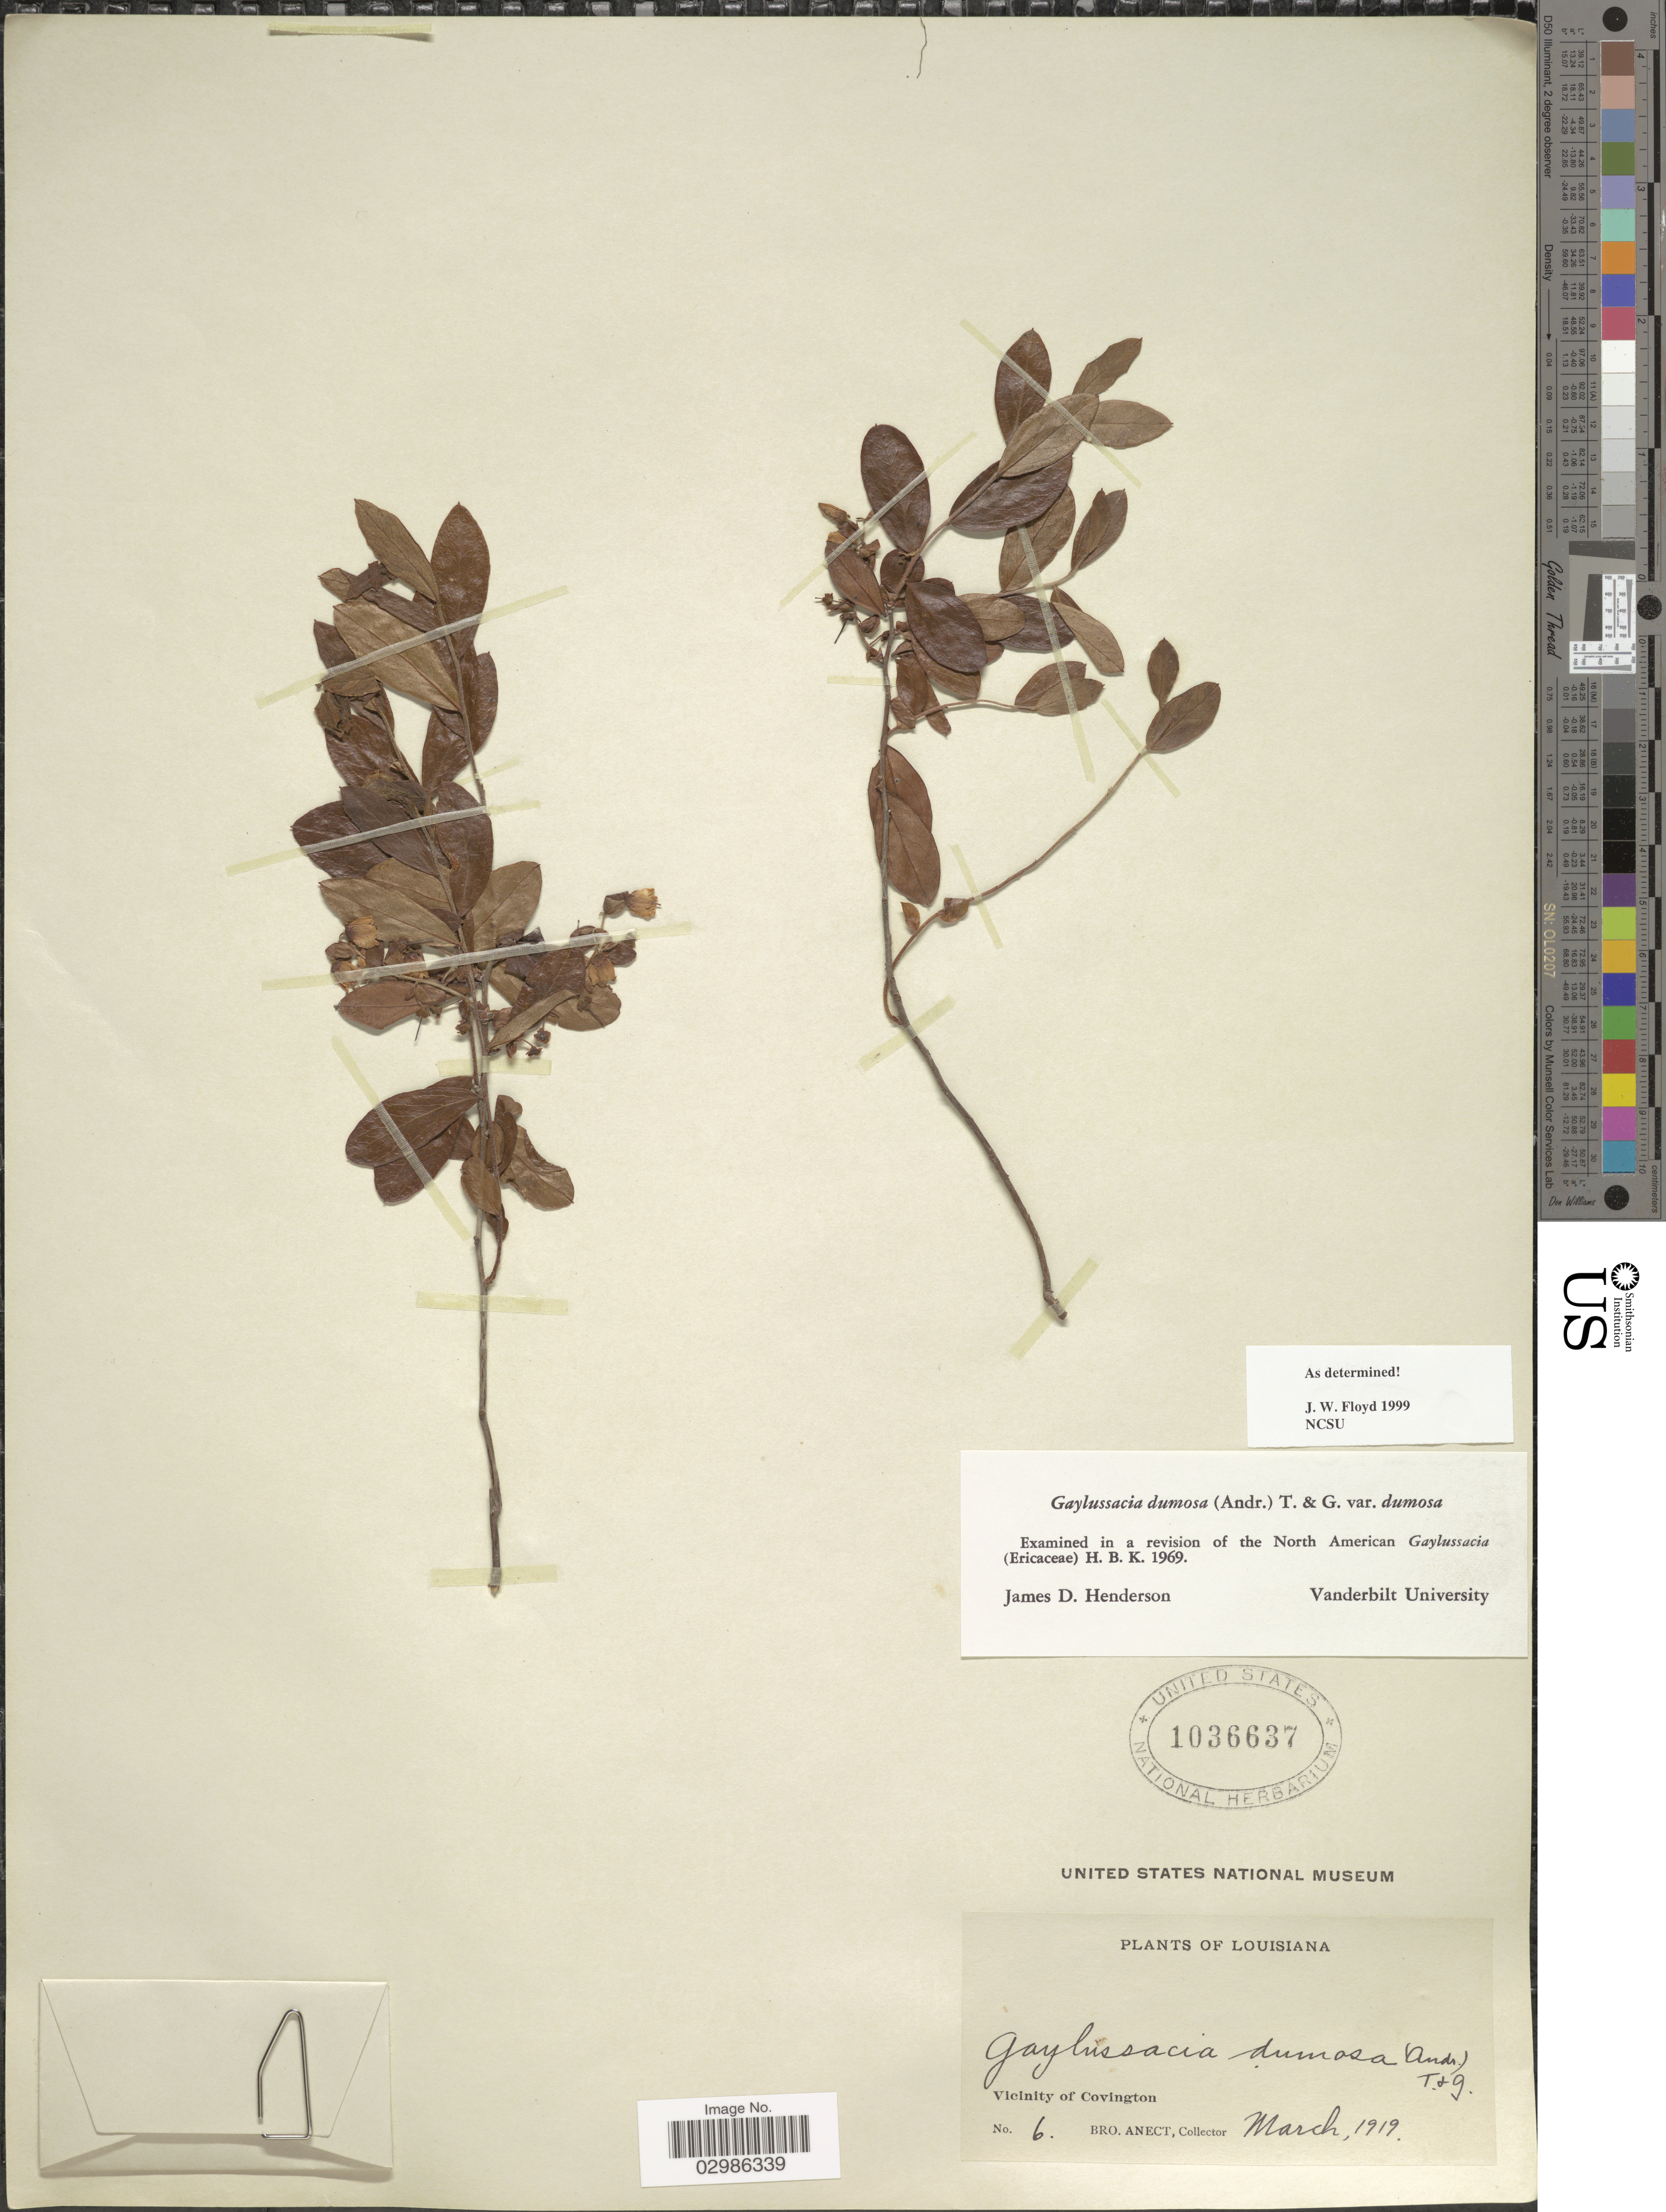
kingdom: Plantae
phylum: Tracheophyta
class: Magnoliopsida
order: Ericales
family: Ericaceae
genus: Gaylussacia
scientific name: Gaylussacia dumosa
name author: (Andrews) Torr. & A. Gray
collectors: B. Anect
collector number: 6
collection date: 1919-03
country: United States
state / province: Louisiana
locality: Vicinity of Covington.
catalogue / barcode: US 1036637